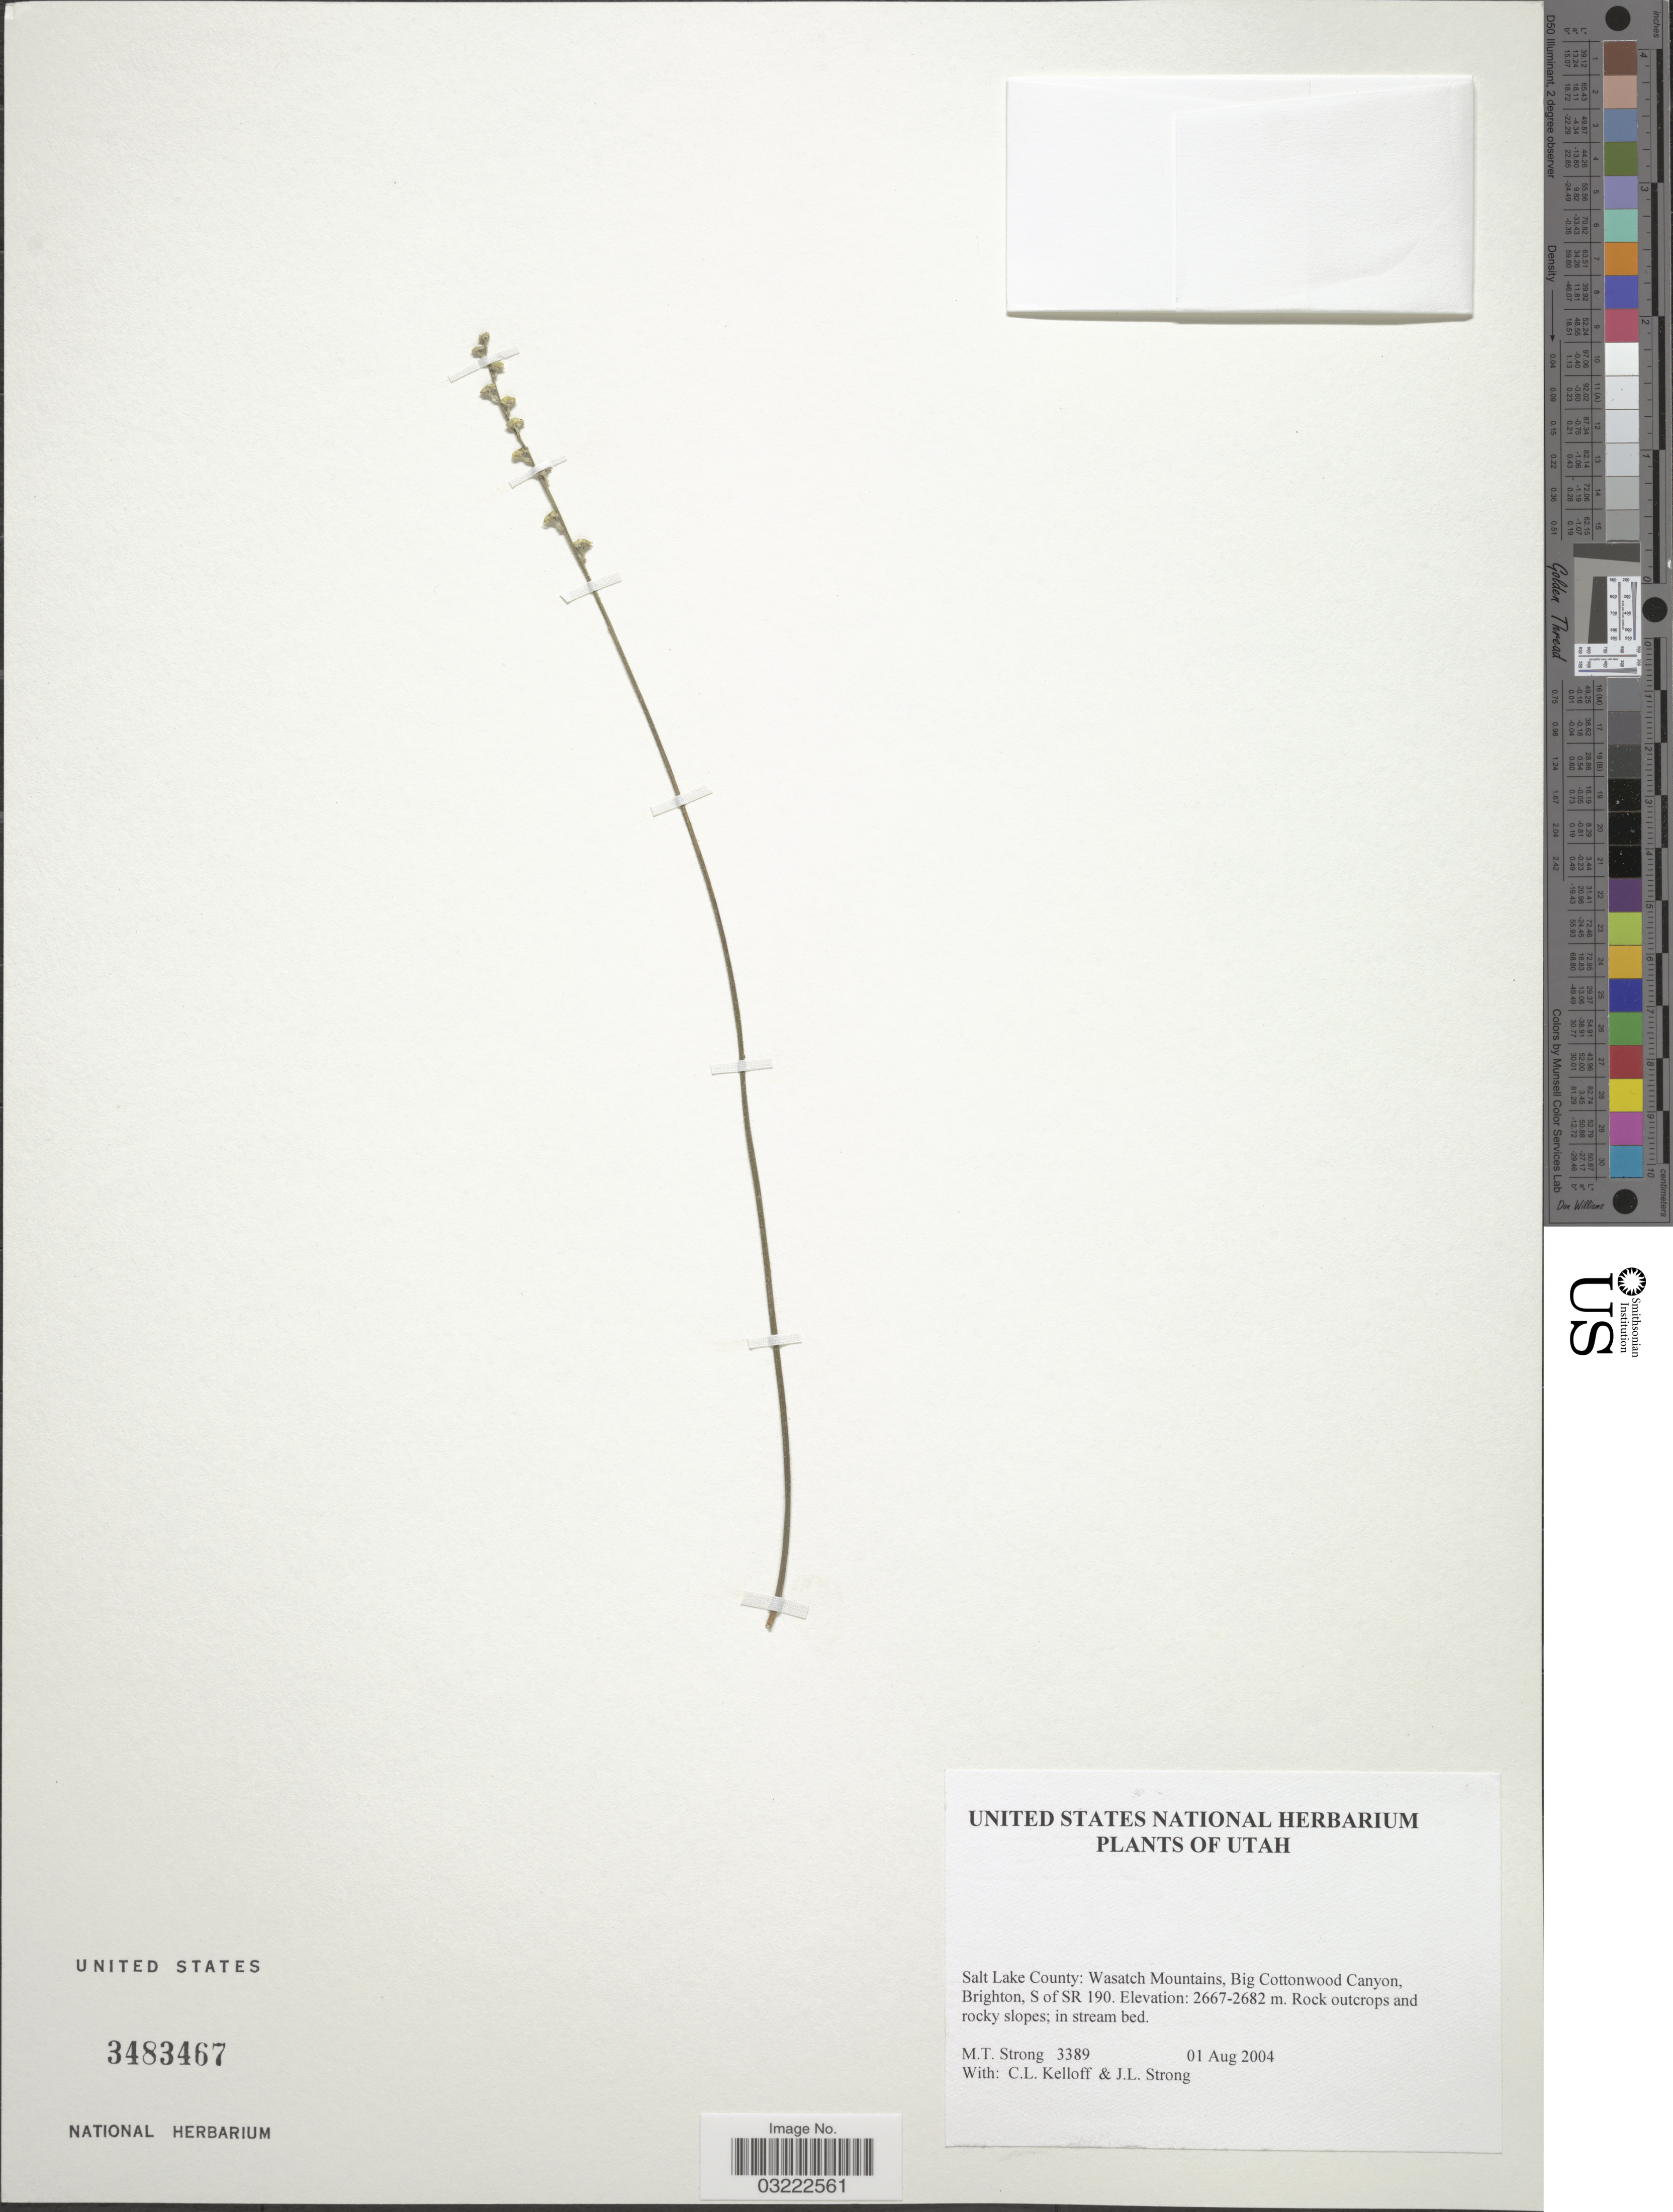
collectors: M. T. Strong, C. L. Kelloff & J. Strong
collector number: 3389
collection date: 2004-08-01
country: United States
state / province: Utah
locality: Salt Lake County: Wasatch Mountains, Big Cottonwood Canyon, Brighton, S of SR 190.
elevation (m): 2667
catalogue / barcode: US 3483467